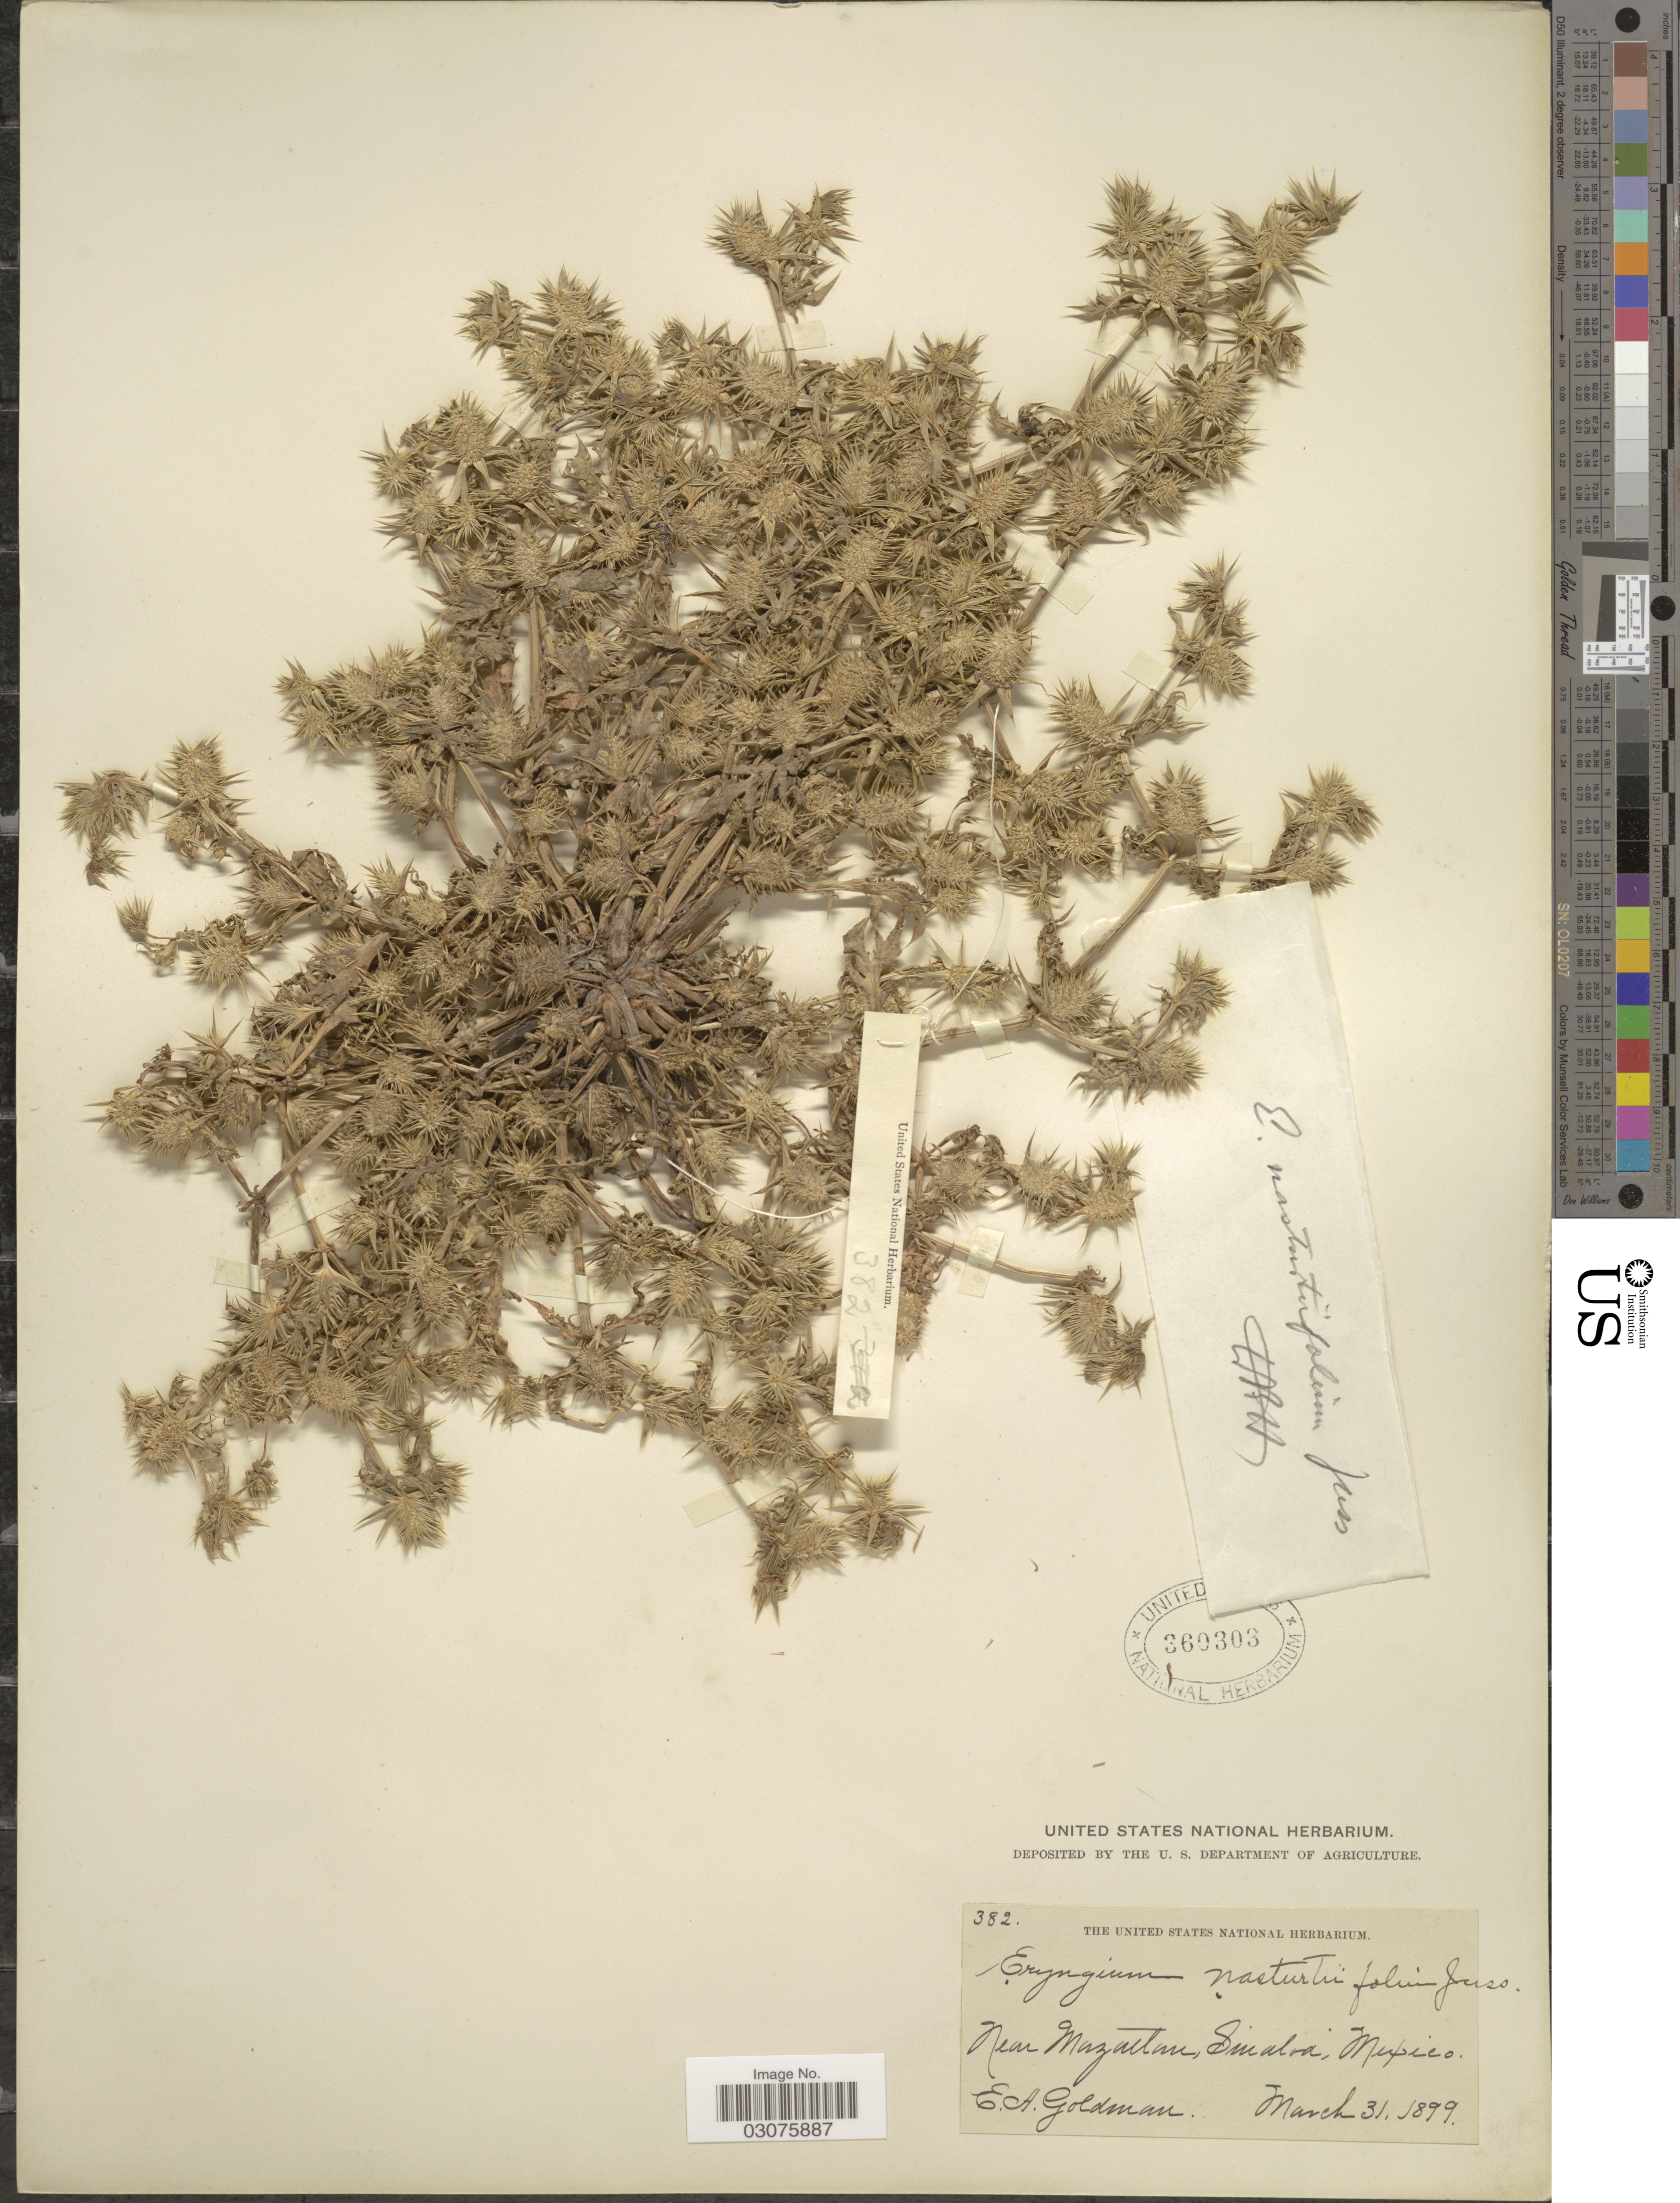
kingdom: Plantae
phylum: Tracheophyta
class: Magnoliopsida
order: Apiales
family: Apiaceae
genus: Eryngium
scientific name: Eryngium nasturtiifolium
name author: Juss. ex F. Delaroche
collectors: E. A. Goldman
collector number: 382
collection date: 1899-03-31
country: Mexico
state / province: Sinaloa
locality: New Mazatlan, Sinaloa.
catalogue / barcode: US 360303